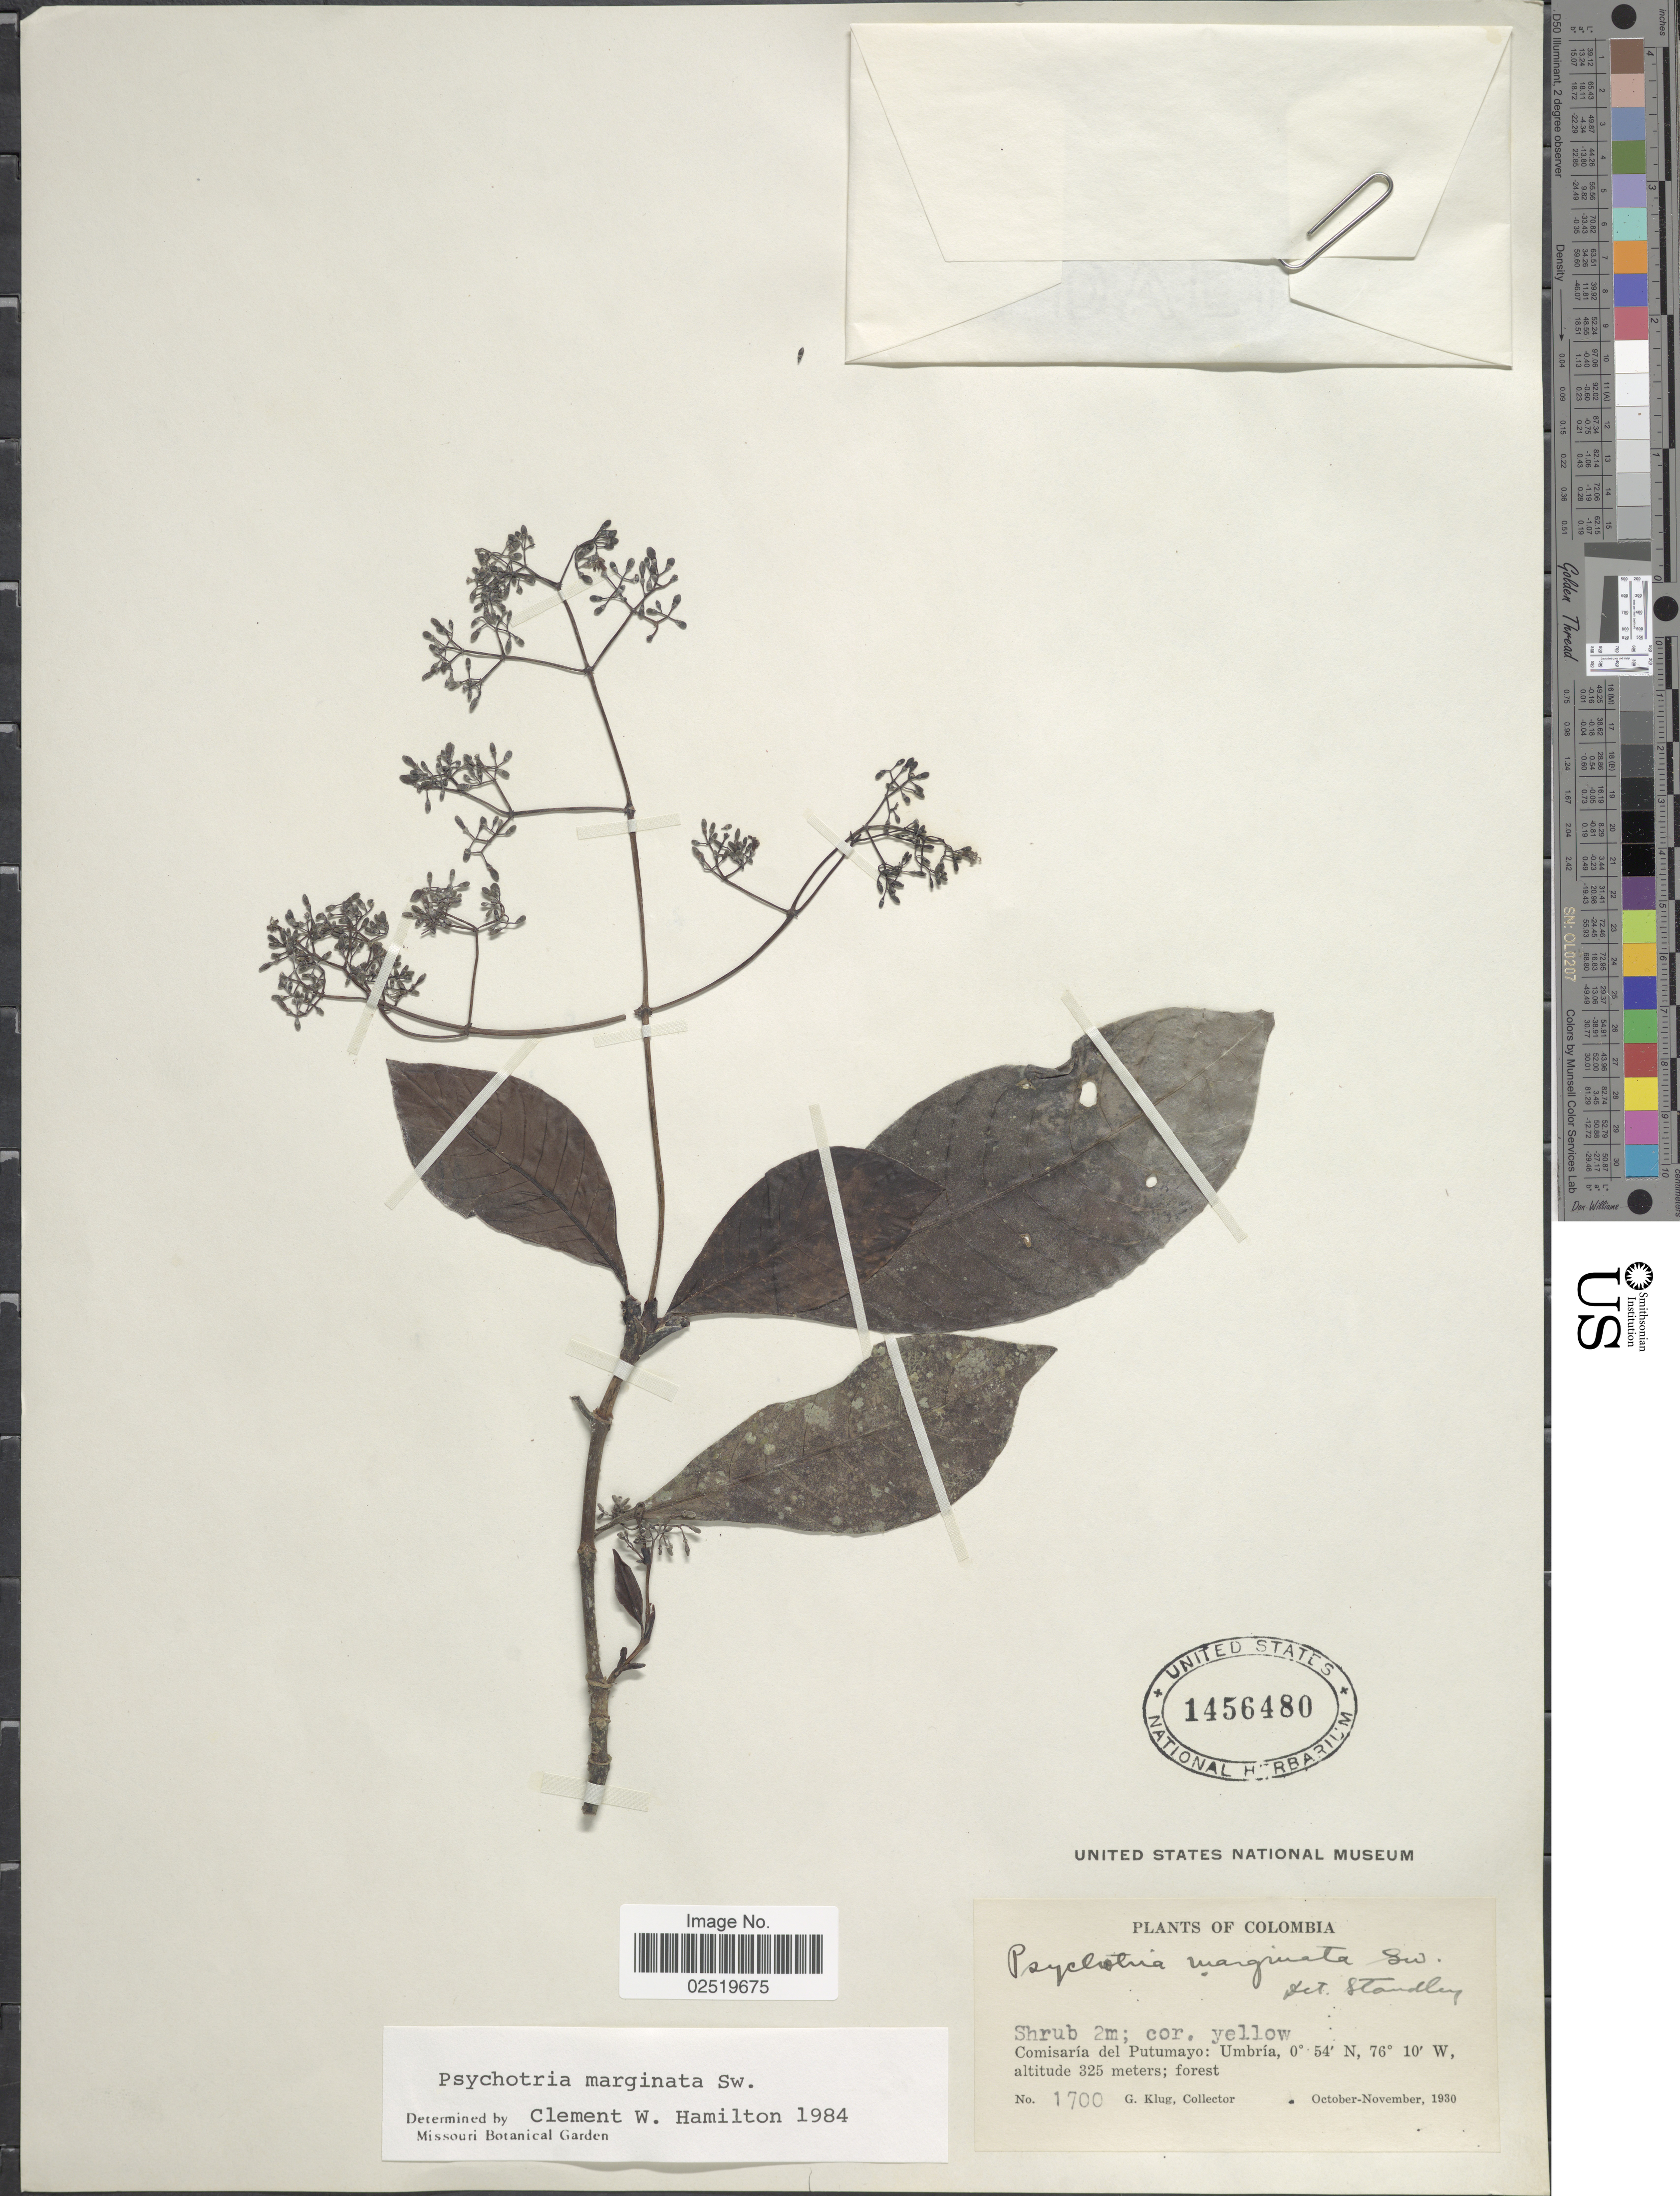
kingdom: Plantae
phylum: Tracheophyta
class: Magnoliopsida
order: Gentianales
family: Rubiaceae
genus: Psychotria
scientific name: Psychotria marginata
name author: Sw.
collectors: G. Klug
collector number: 1700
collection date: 1930-10/1930-11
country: Colombia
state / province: Putumayo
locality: Comisaria del Putumayo: Umbria.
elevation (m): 325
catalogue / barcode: US 1456480